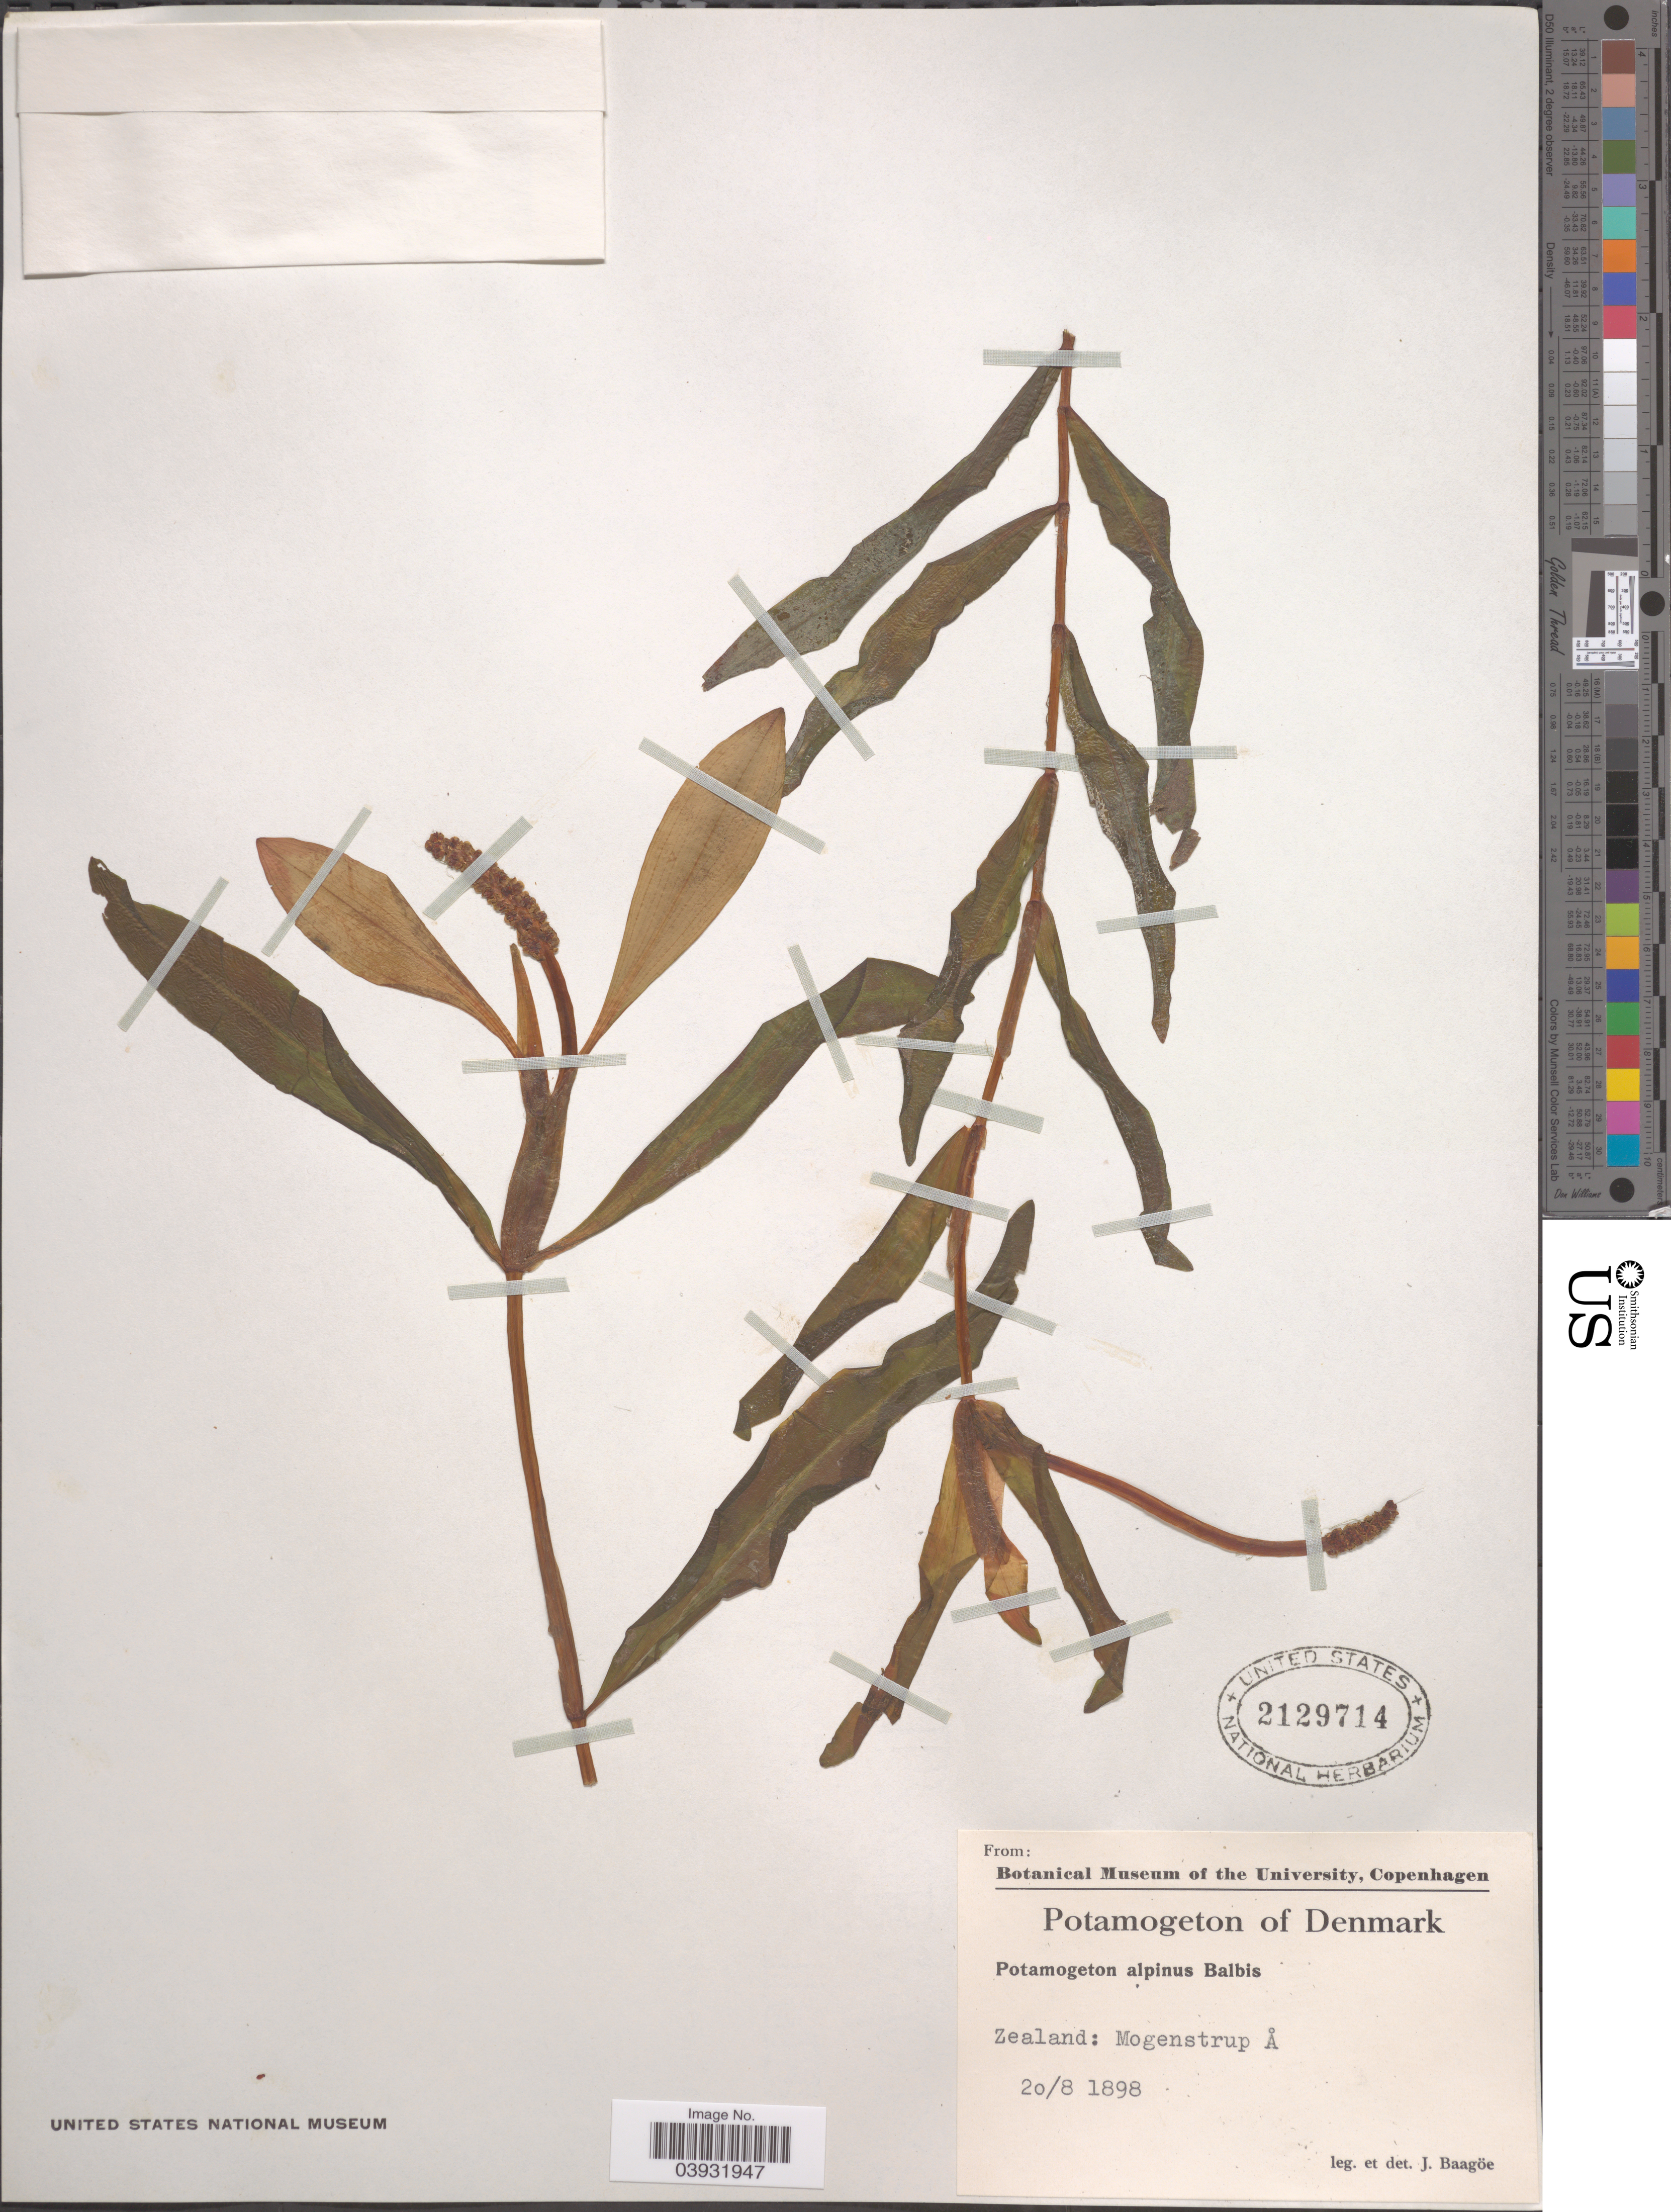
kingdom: Plantae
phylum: Tracheophyta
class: Liliopsida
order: Alismatales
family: Potamogetonaceae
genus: Potamogeton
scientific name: Potamogeton alpinus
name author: Balb.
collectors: J. Baagoe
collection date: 1898-08-20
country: Denmark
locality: Zealand: Mogenstrup A.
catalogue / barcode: US 2129714